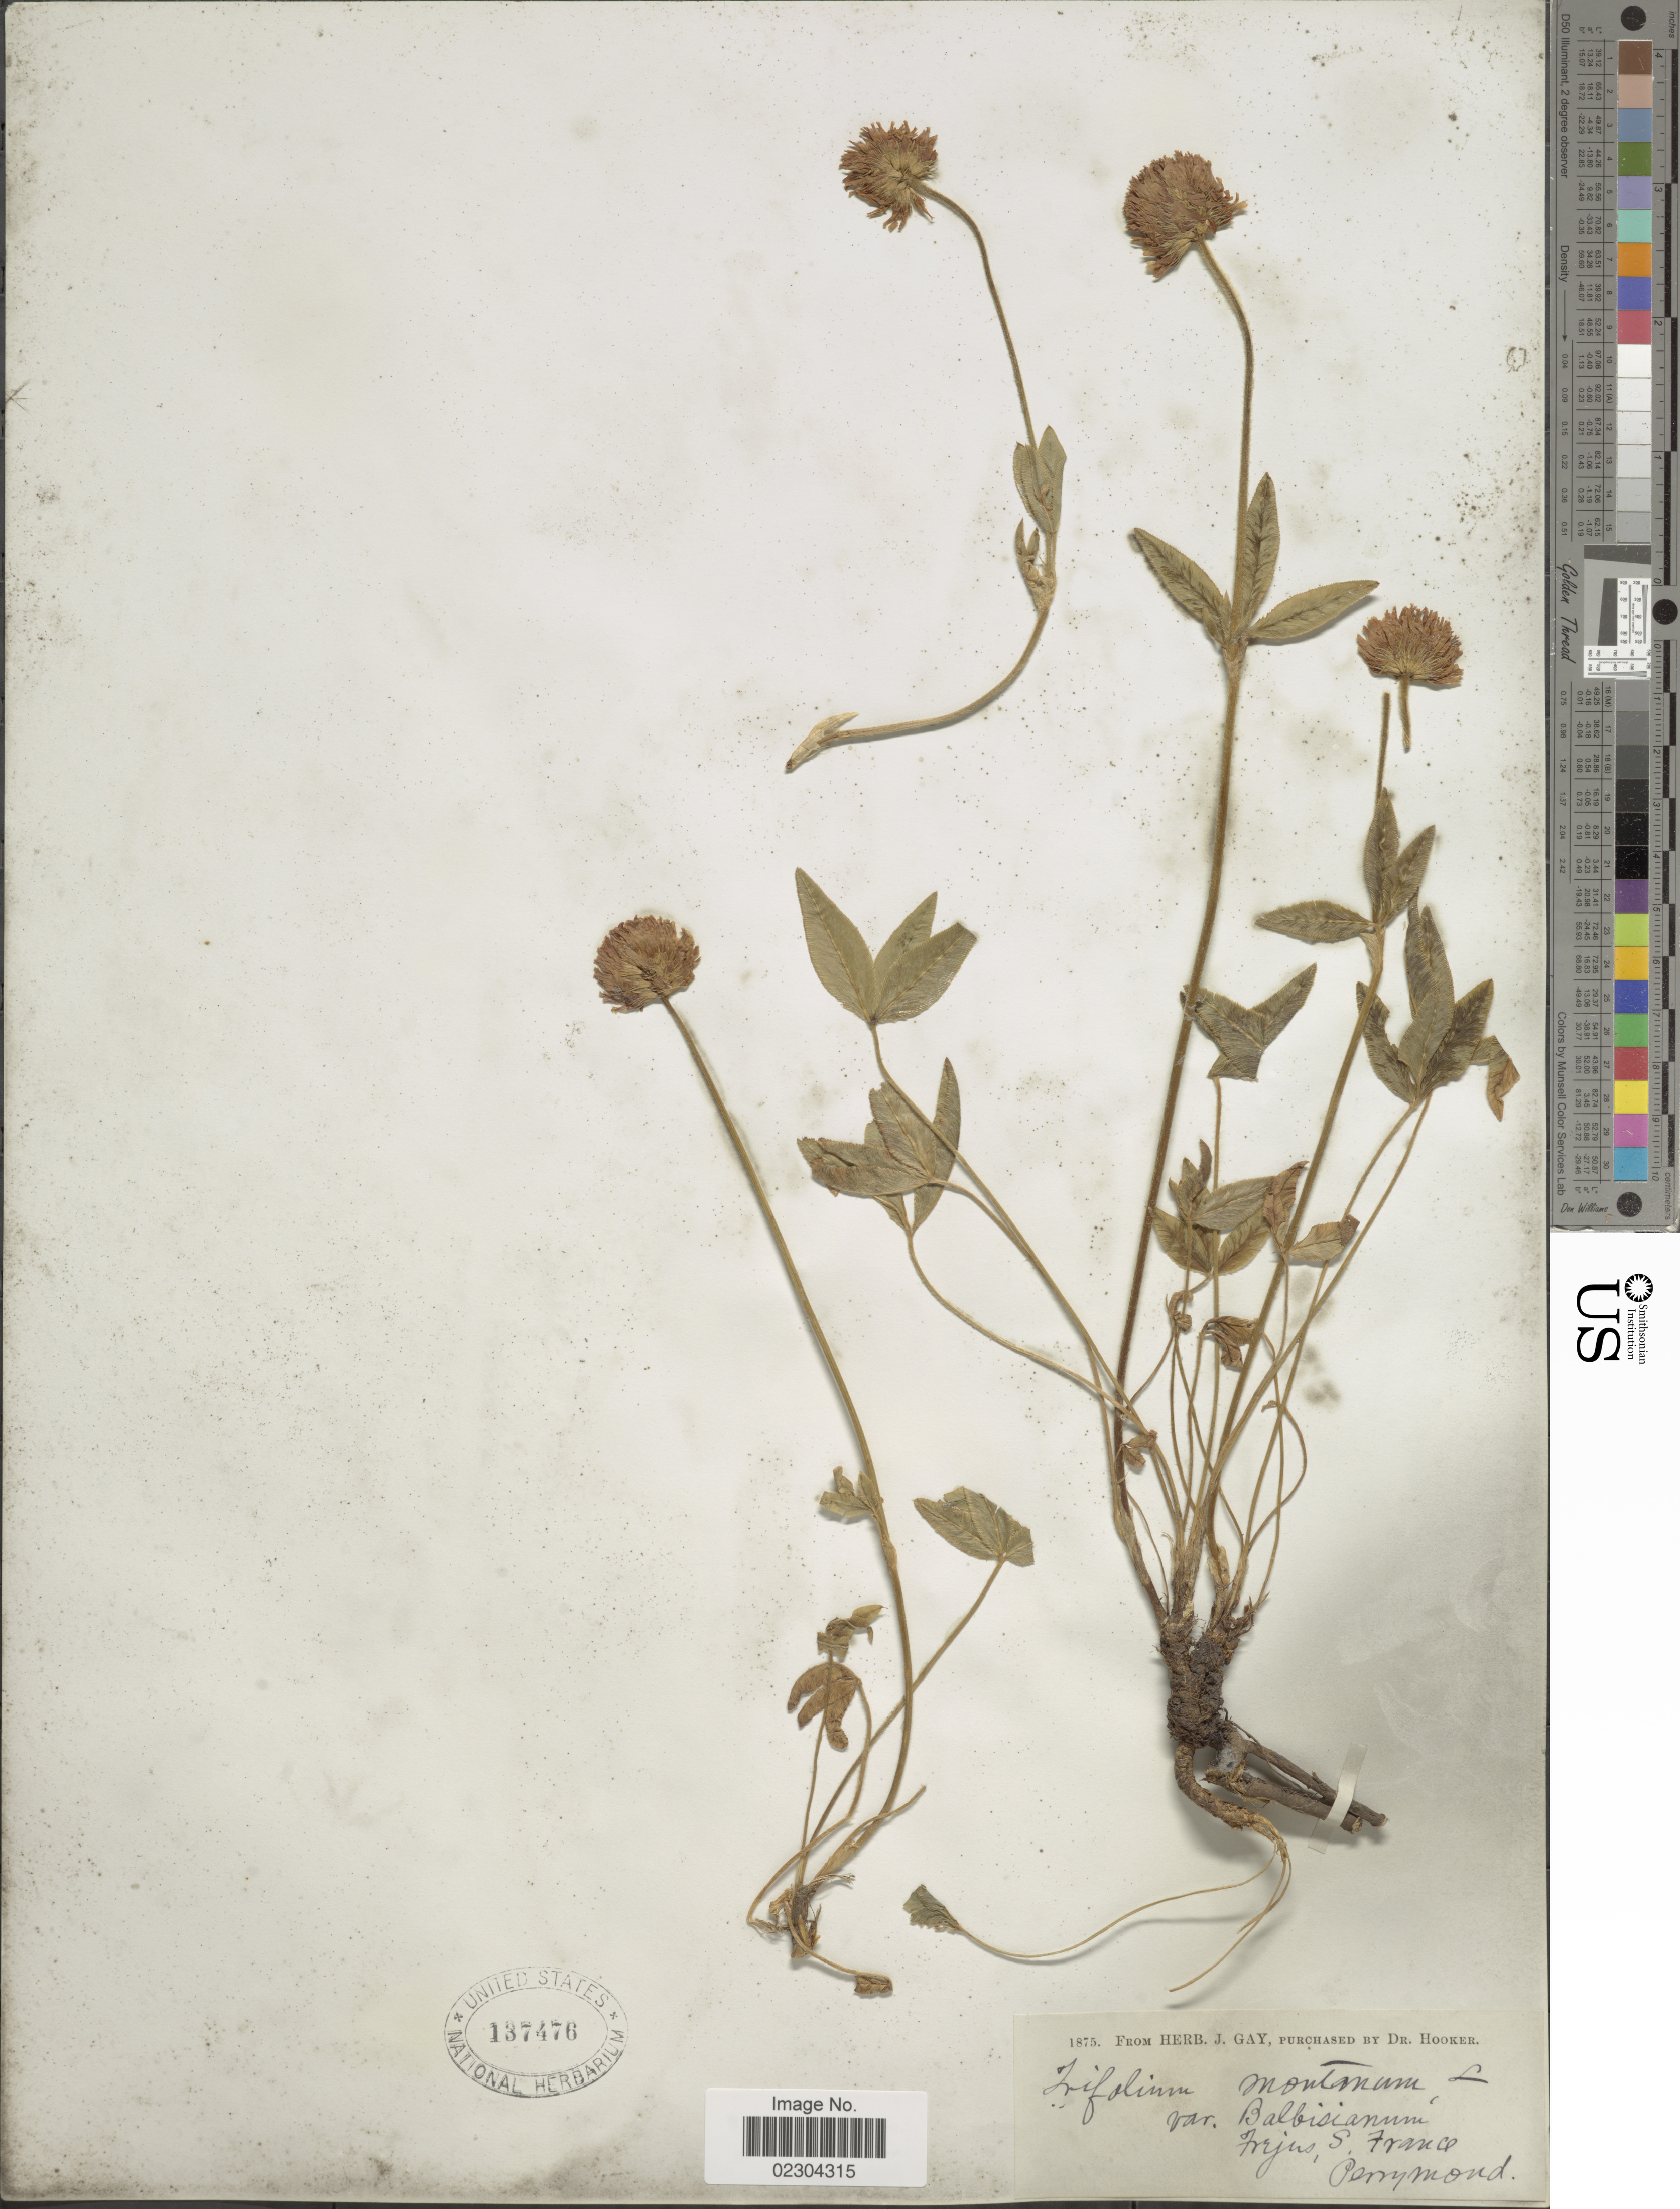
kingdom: Plantae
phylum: Tracheophyta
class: Magnoliopsida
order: Fabales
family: Fabaceae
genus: Trifolium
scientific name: Trifolium montanum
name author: L.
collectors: ex herb. J. Gay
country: France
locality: Frejus, S. France, Perrymond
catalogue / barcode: US 137476